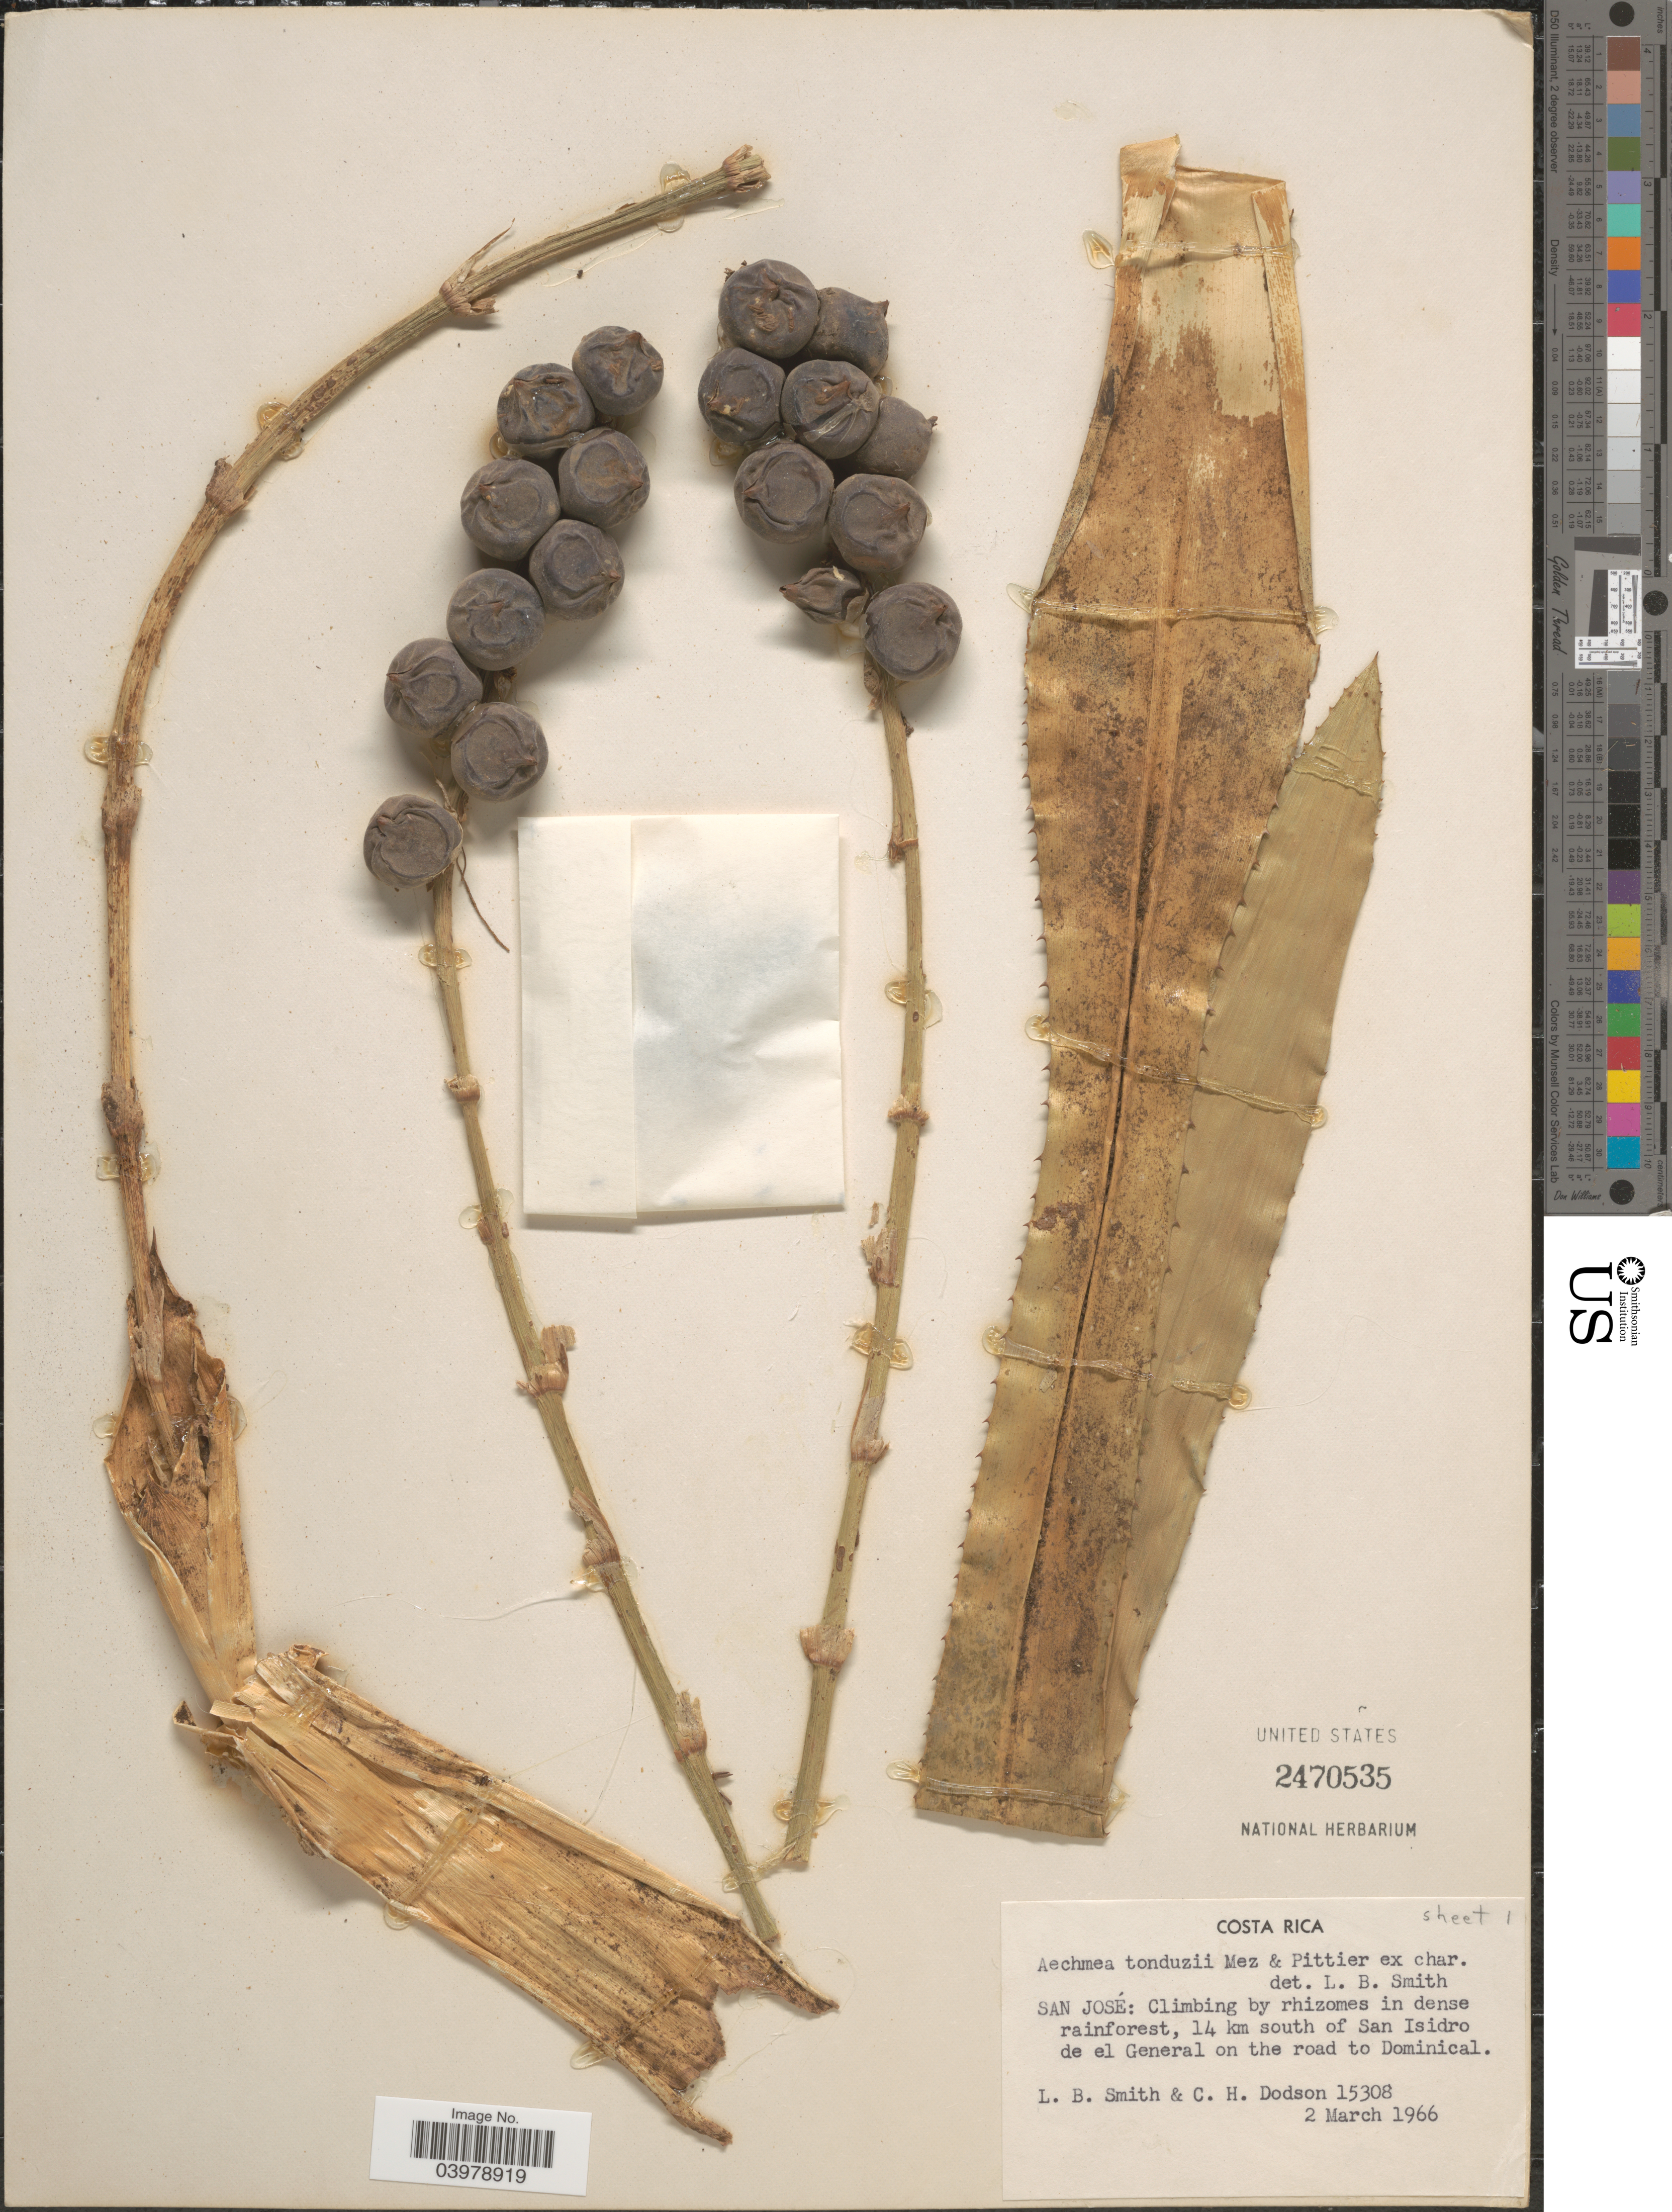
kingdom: Plantae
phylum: Tracheophyta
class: Liliopsida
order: Poales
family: Bromeliaceae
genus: Aechmea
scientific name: Aechmea tonduzii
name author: Mez & Pittier ex Mez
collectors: L. Smith & C. H. Dodson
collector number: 15308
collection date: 1966-03-02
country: Costa Rica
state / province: San José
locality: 14 km south of San Isidro de el General on the road to Dominical.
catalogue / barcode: US 2470535